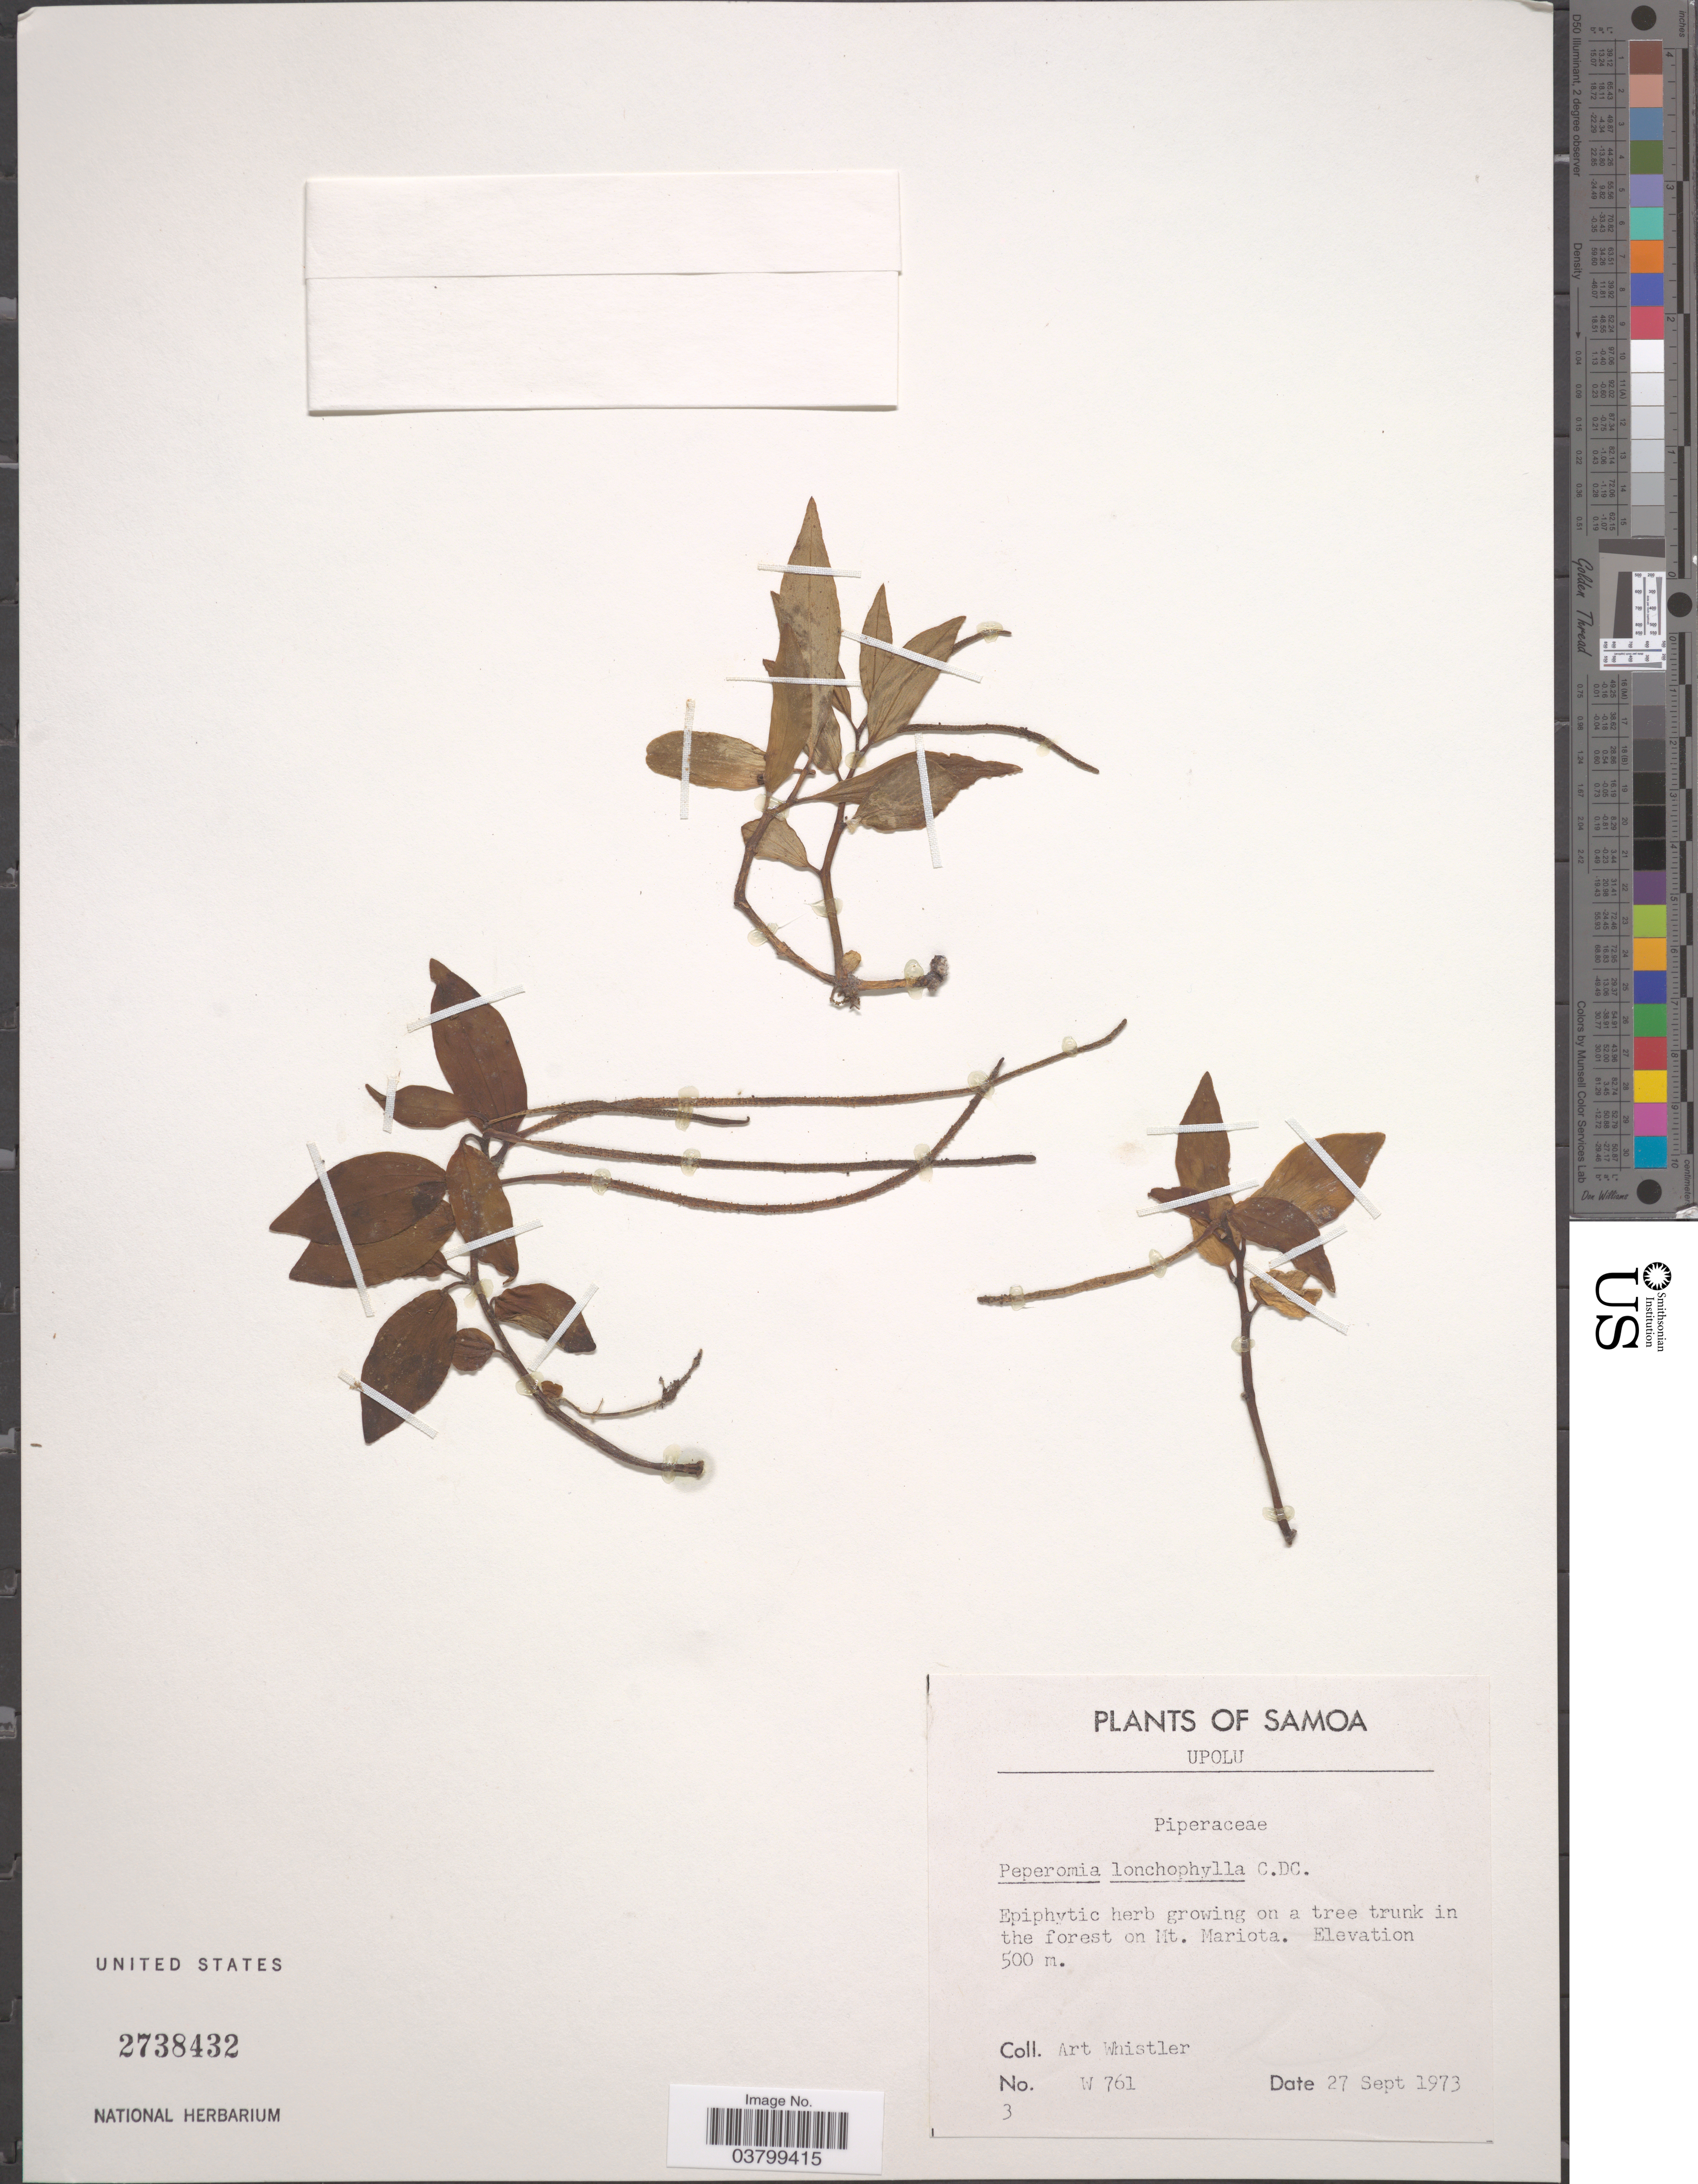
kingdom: Plantae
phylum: Tracheophyta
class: Magnoliopsida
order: Piperales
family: Piperaceae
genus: Peperomia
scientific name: Peperomia lonchophylla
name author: C. DC.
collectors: A. Whistler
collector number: W761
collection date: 1973-09-27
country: Samoa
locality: Samoa. Upolu. In the forest on Mt. Mariota.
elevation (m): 500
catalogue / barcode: US 2738432